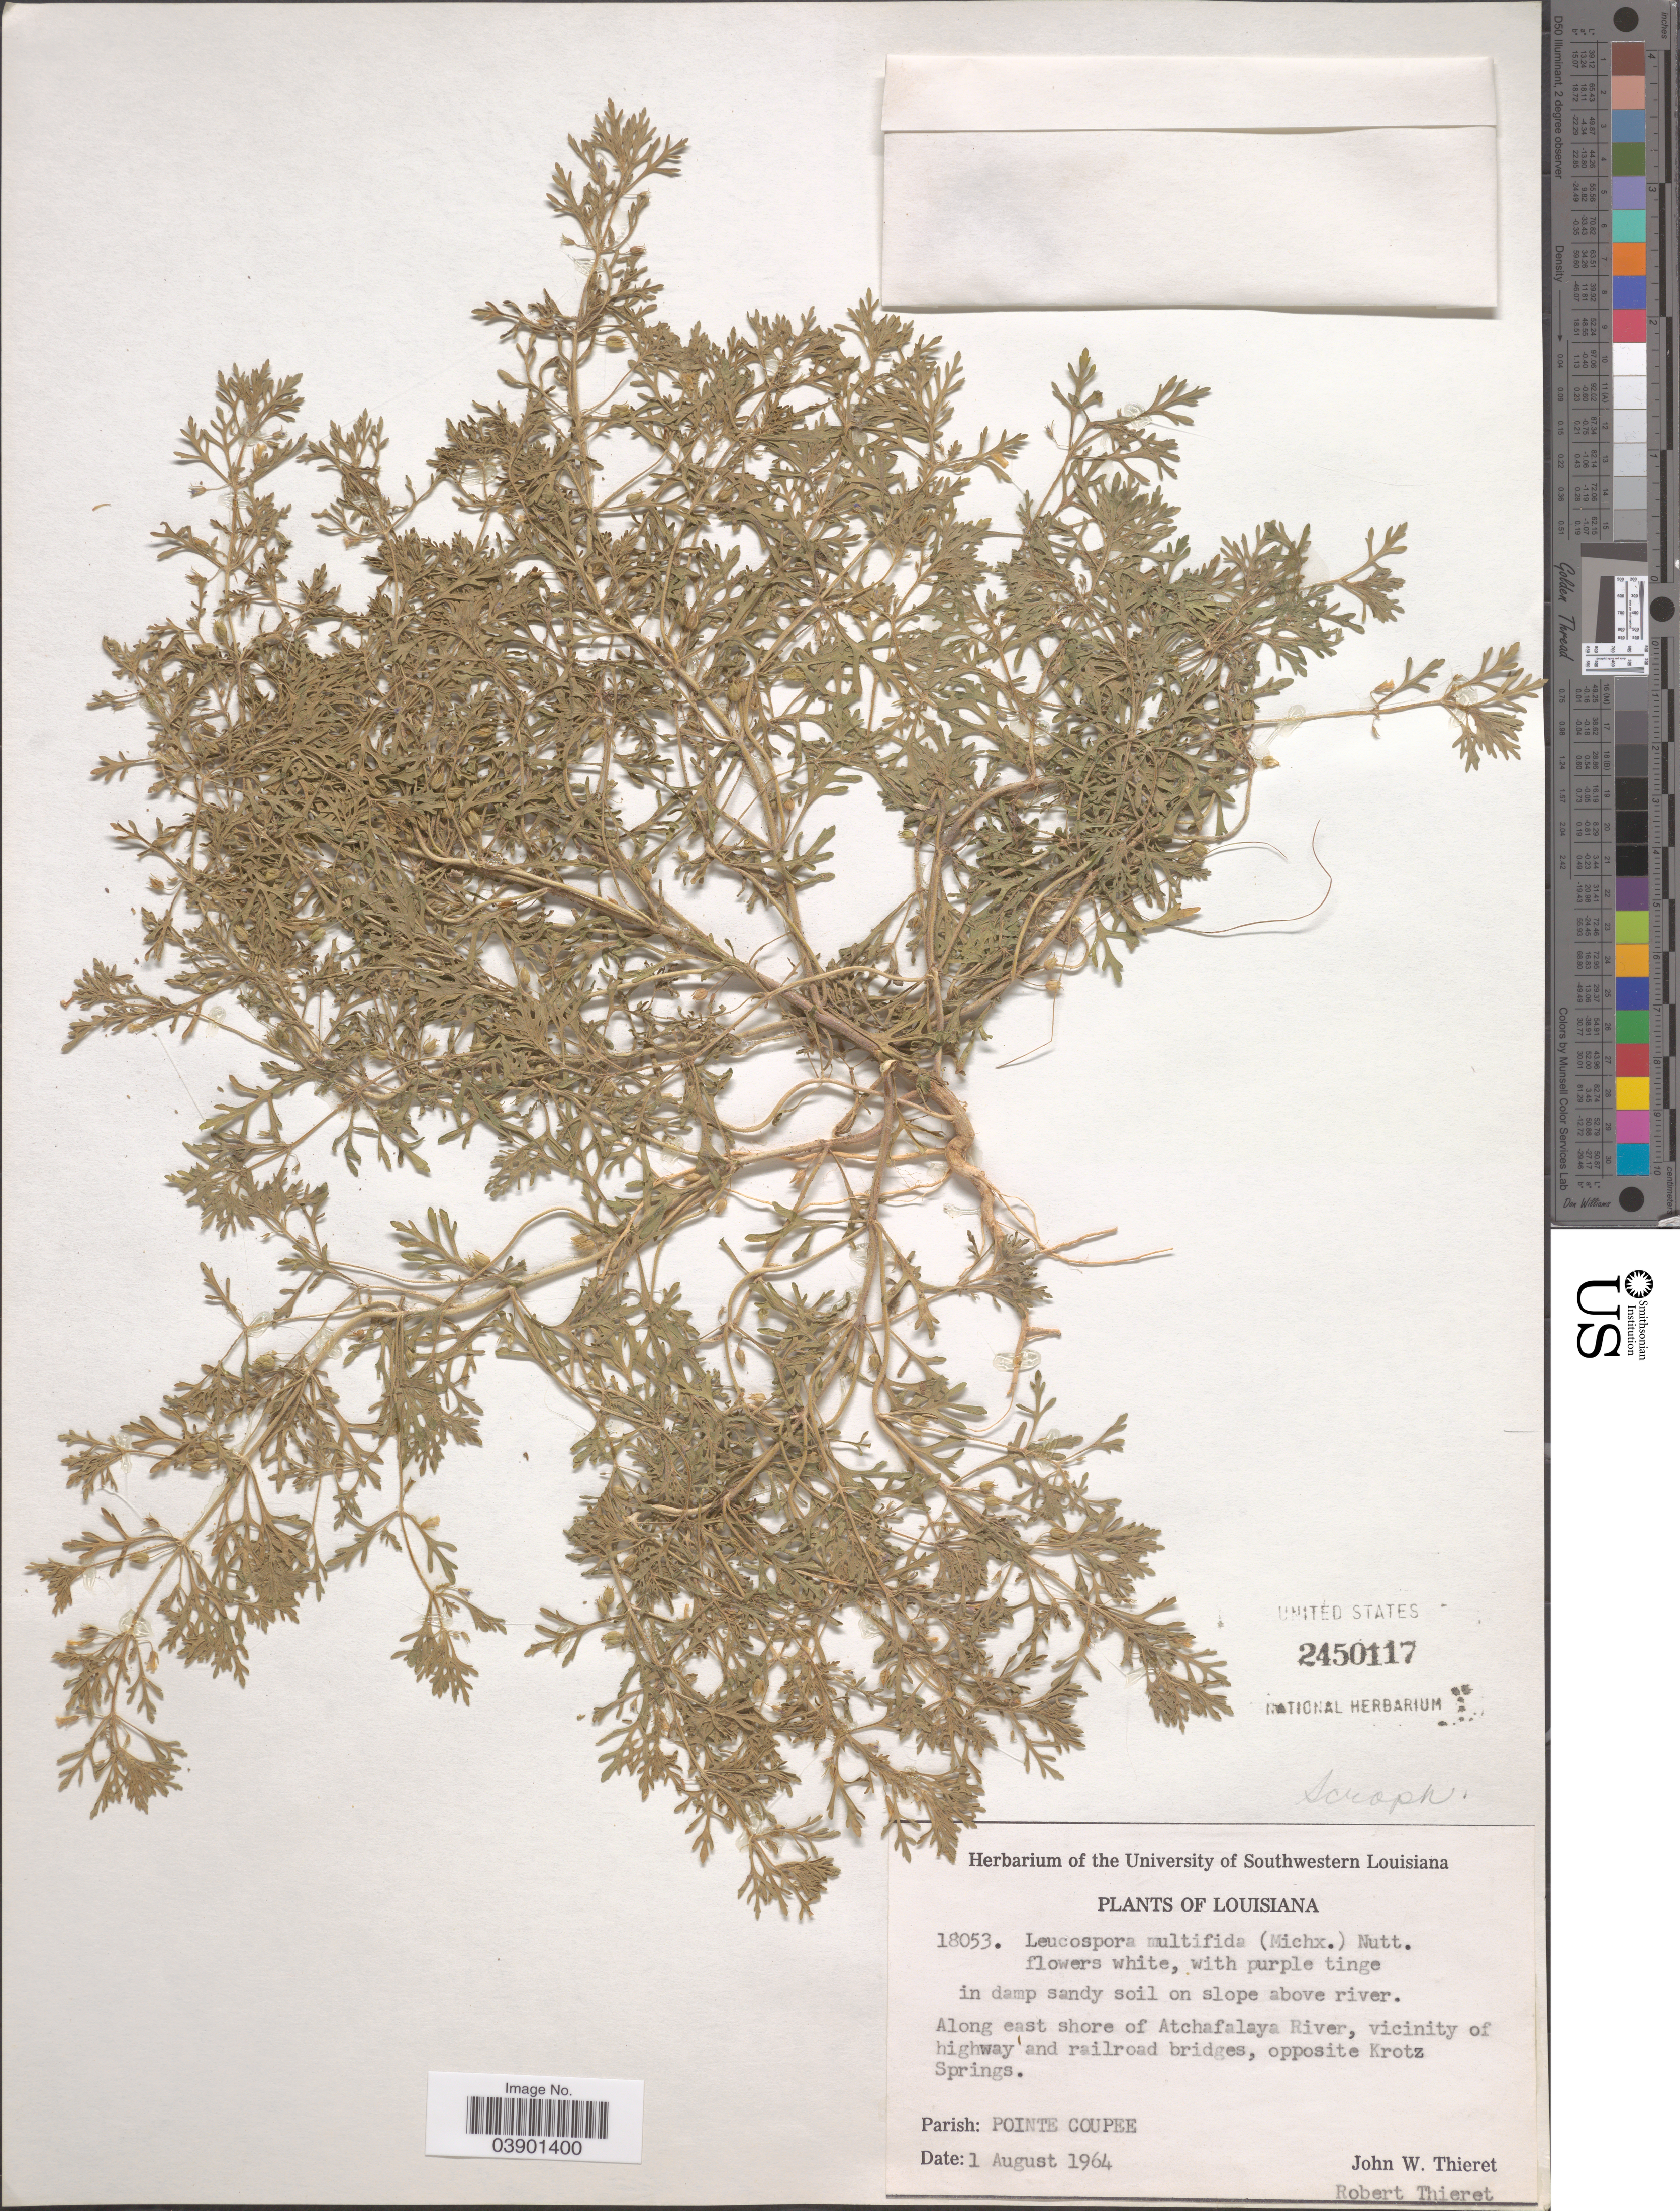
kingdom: Plantae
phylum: Tracheophyta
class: Magnoliopsida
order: Lamiales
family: Plantaginaceae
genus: Leucospora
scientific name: Leucospora multifida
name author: (Michx.) Nutt.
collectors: J. W. Thieret & R. Thieret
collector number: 18053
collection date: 1964-08-01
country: United States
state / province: Louisiana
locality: On slope above river. Along east shore of Atchafalaya River, vicinity of highway and railroad bridges, opposite Krotz Springs. Parish: Pointe Coupee.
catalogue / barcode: US 2450117